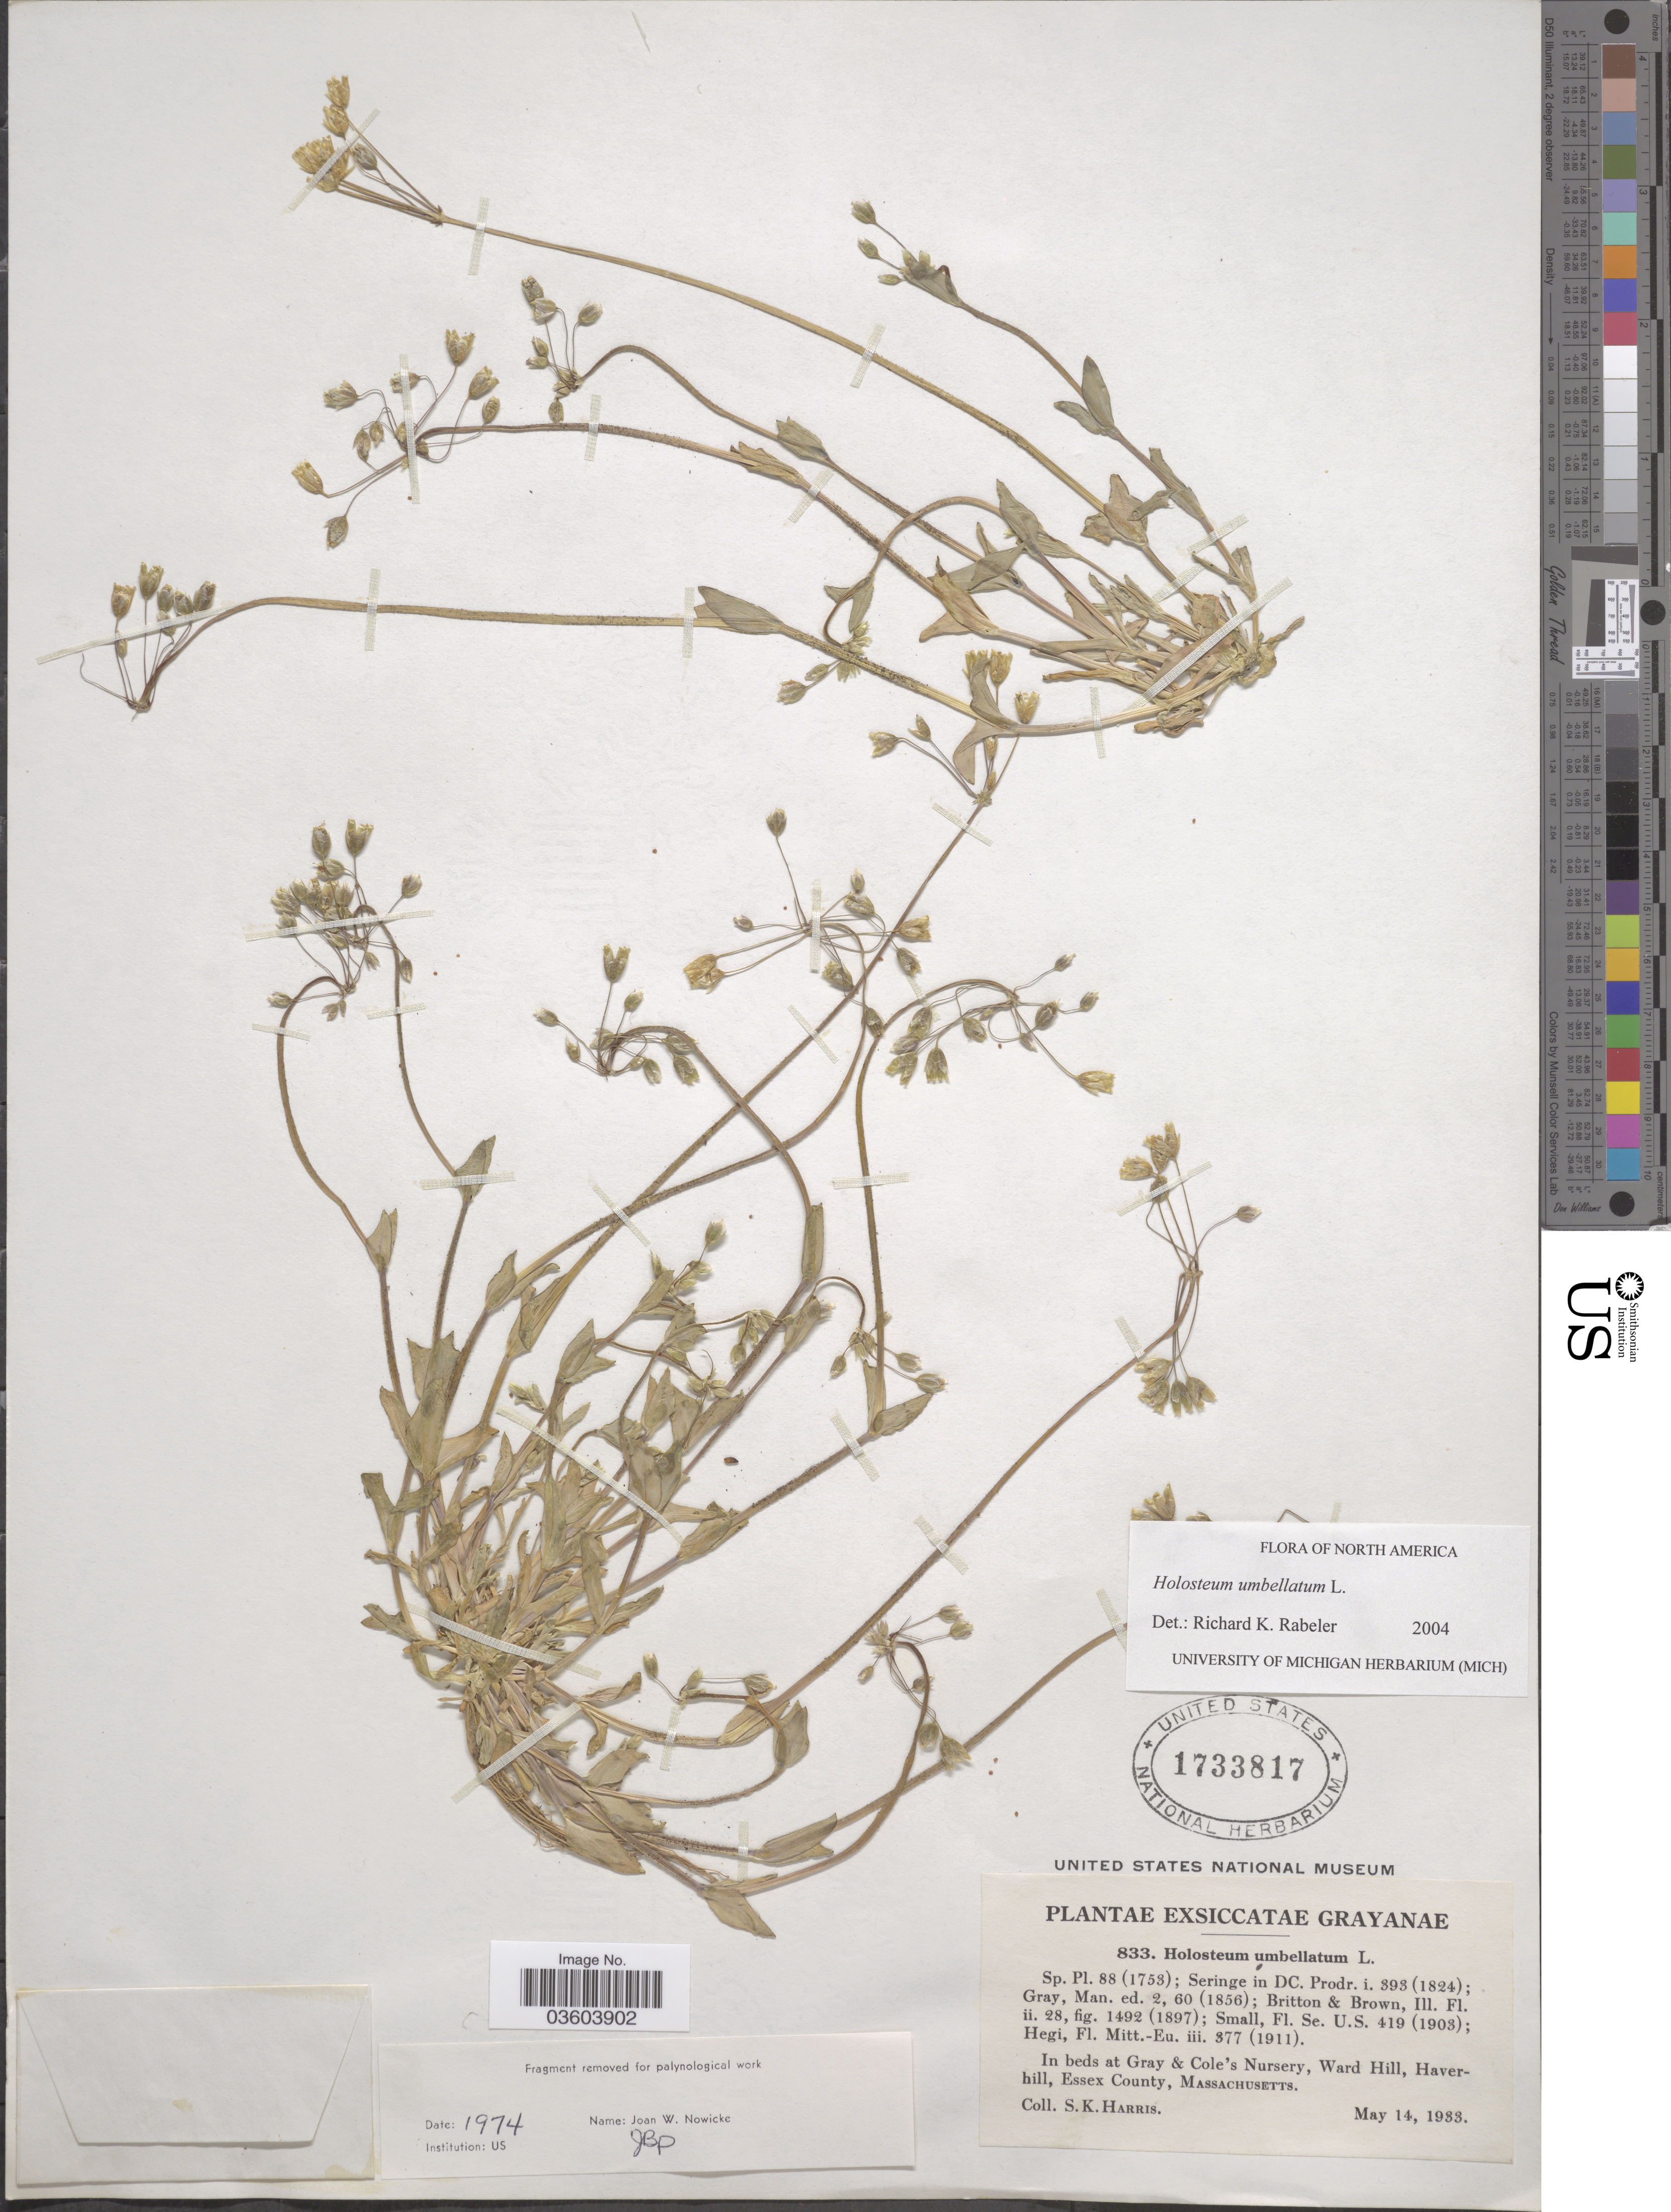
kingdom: Plantae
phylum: Tracheophyta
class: Magnoliopsida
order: Caryophyllales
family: Caryophyllaceae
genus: Holosteum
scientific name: Holosteum umbellatum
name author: L.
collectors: S. K. Harris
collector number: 833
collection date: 1933-05-14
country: United States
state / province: Massachusetts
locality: In beds at Gray & Cole's Nursery, Ward Hill, Haverhill, Essex County.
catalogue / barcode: US 1733817